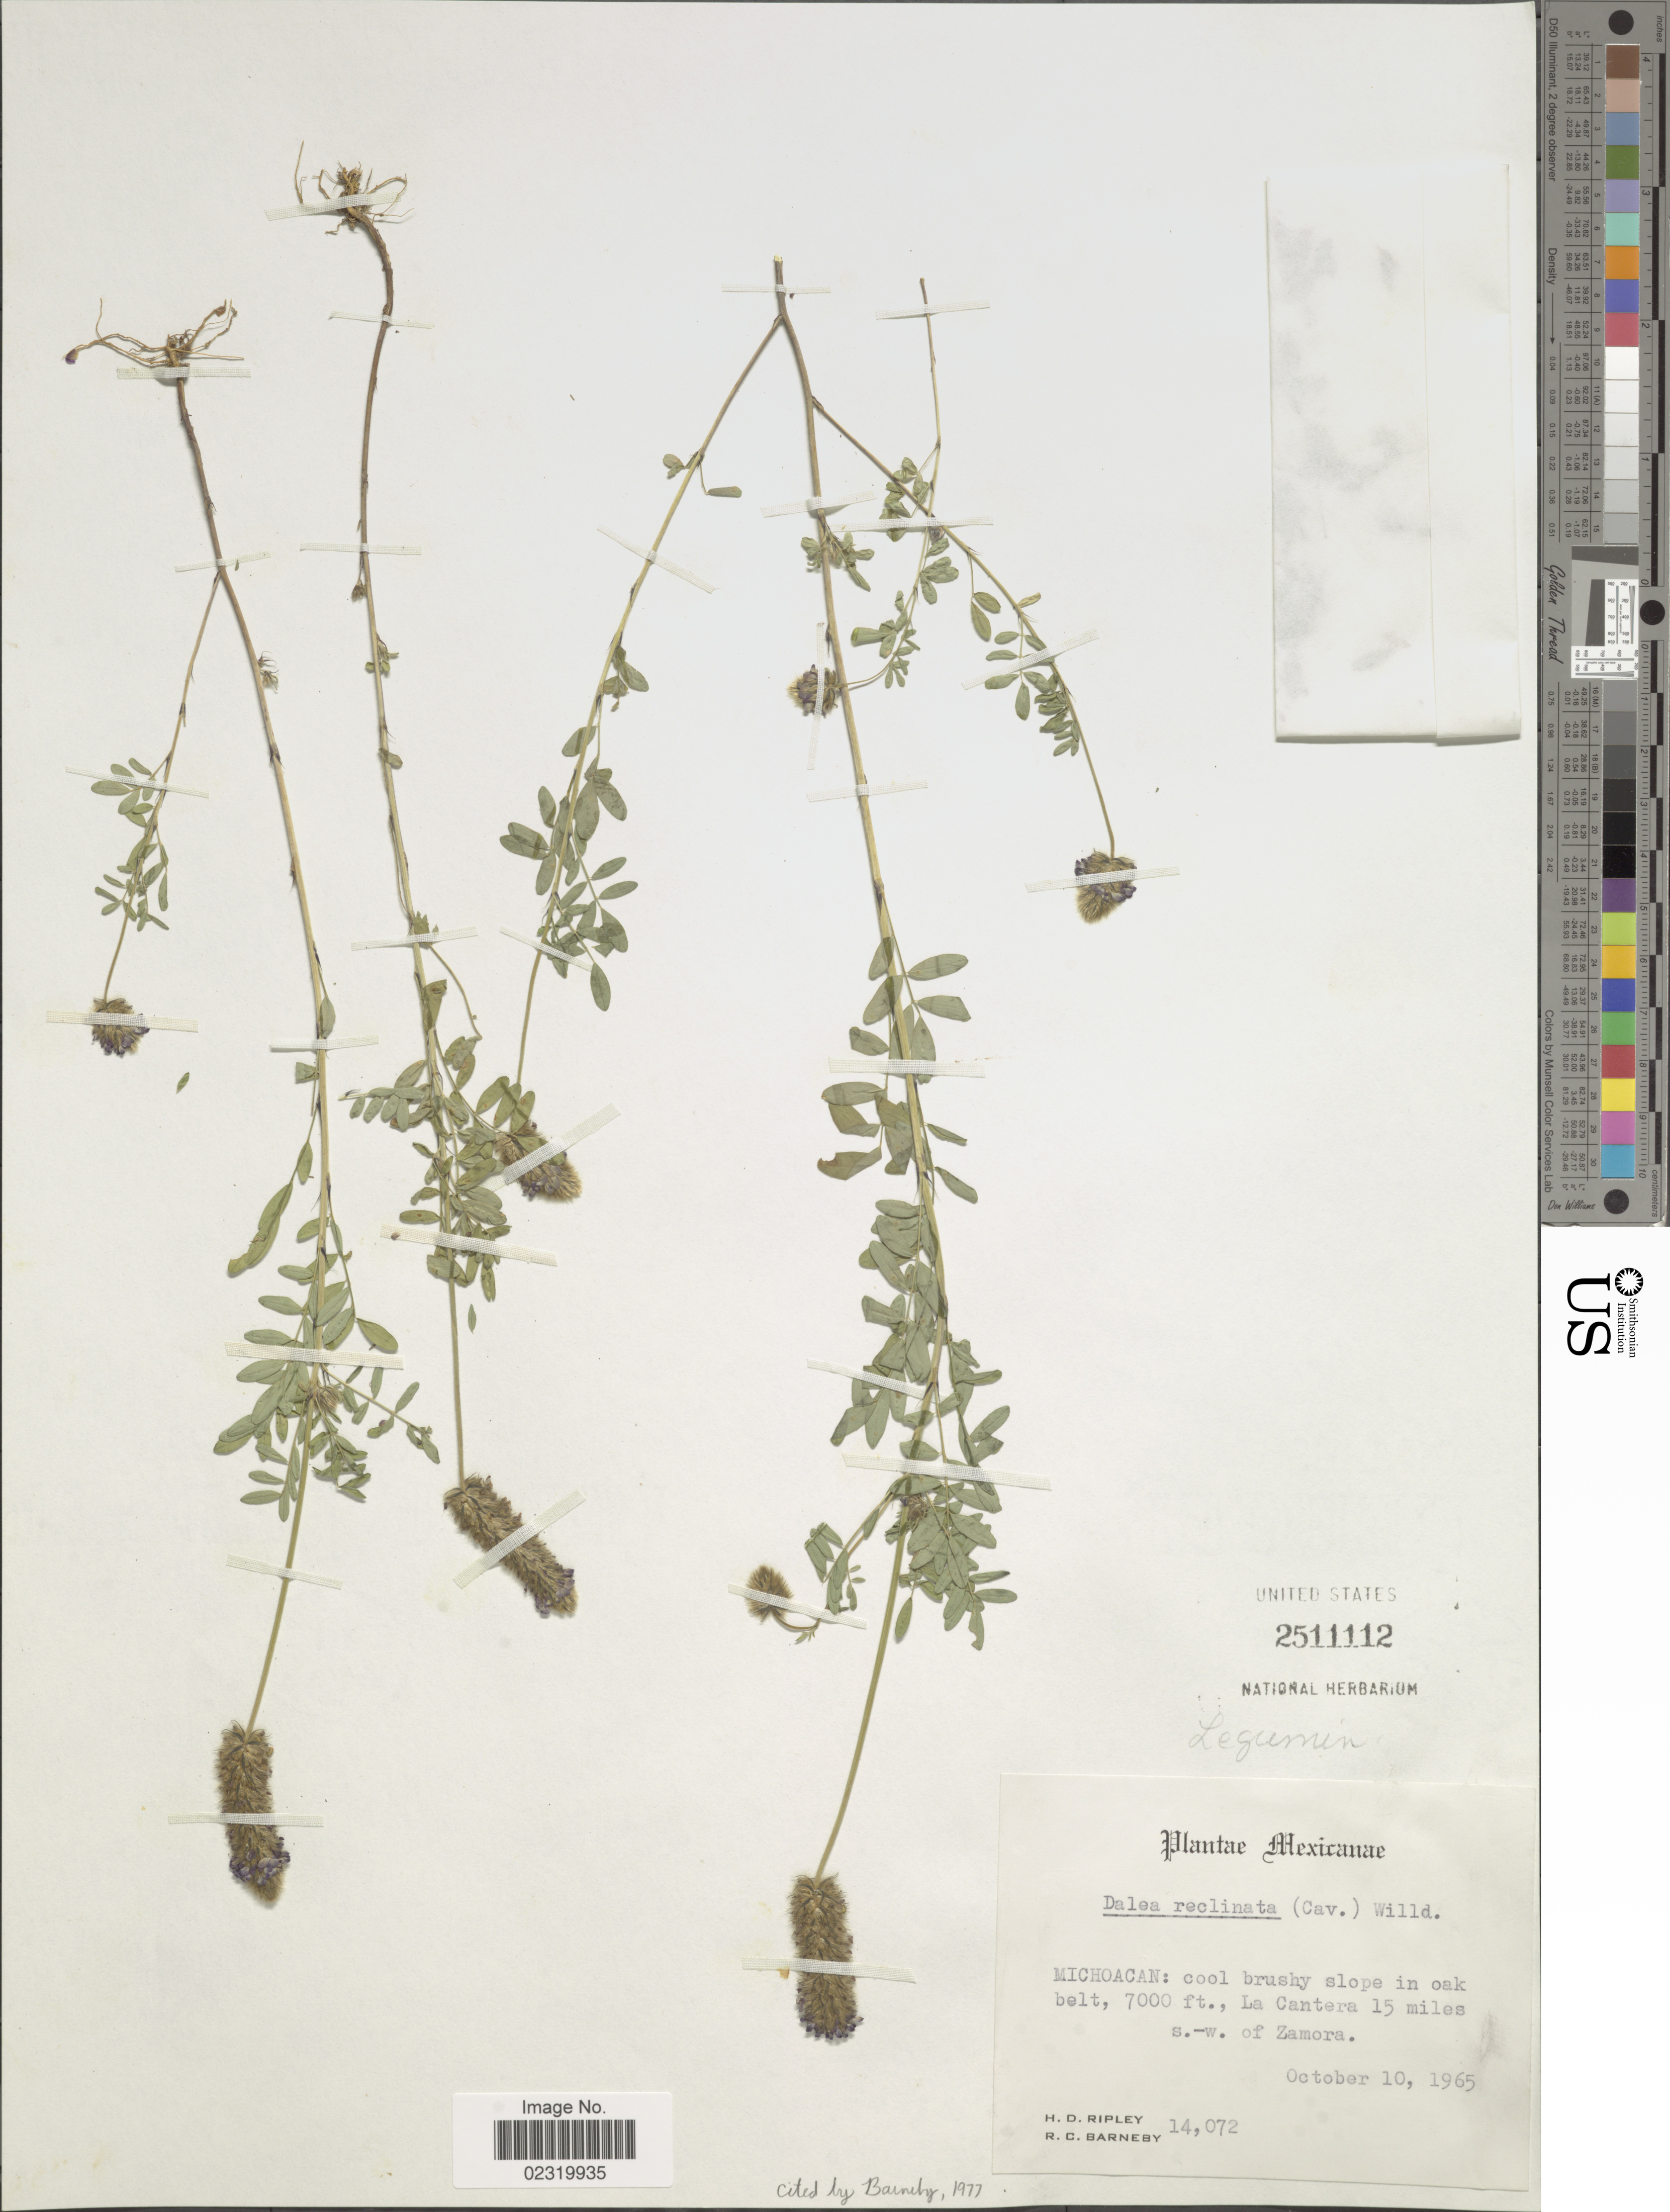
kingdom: Plantae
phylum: Tracheophyta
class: Magnoliopsida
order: Fabales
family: Fabaceae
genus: Dalea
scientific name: Dalea reclinata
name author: (Cav.) Willd.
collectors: H. Ripley & R. C. Barneby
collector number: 14072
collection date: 1965-10-10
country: Mexico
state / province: Michoacán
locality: La Cantera 15 miles s.-w. of Zamora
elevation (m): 2134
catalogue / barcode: US 2511112